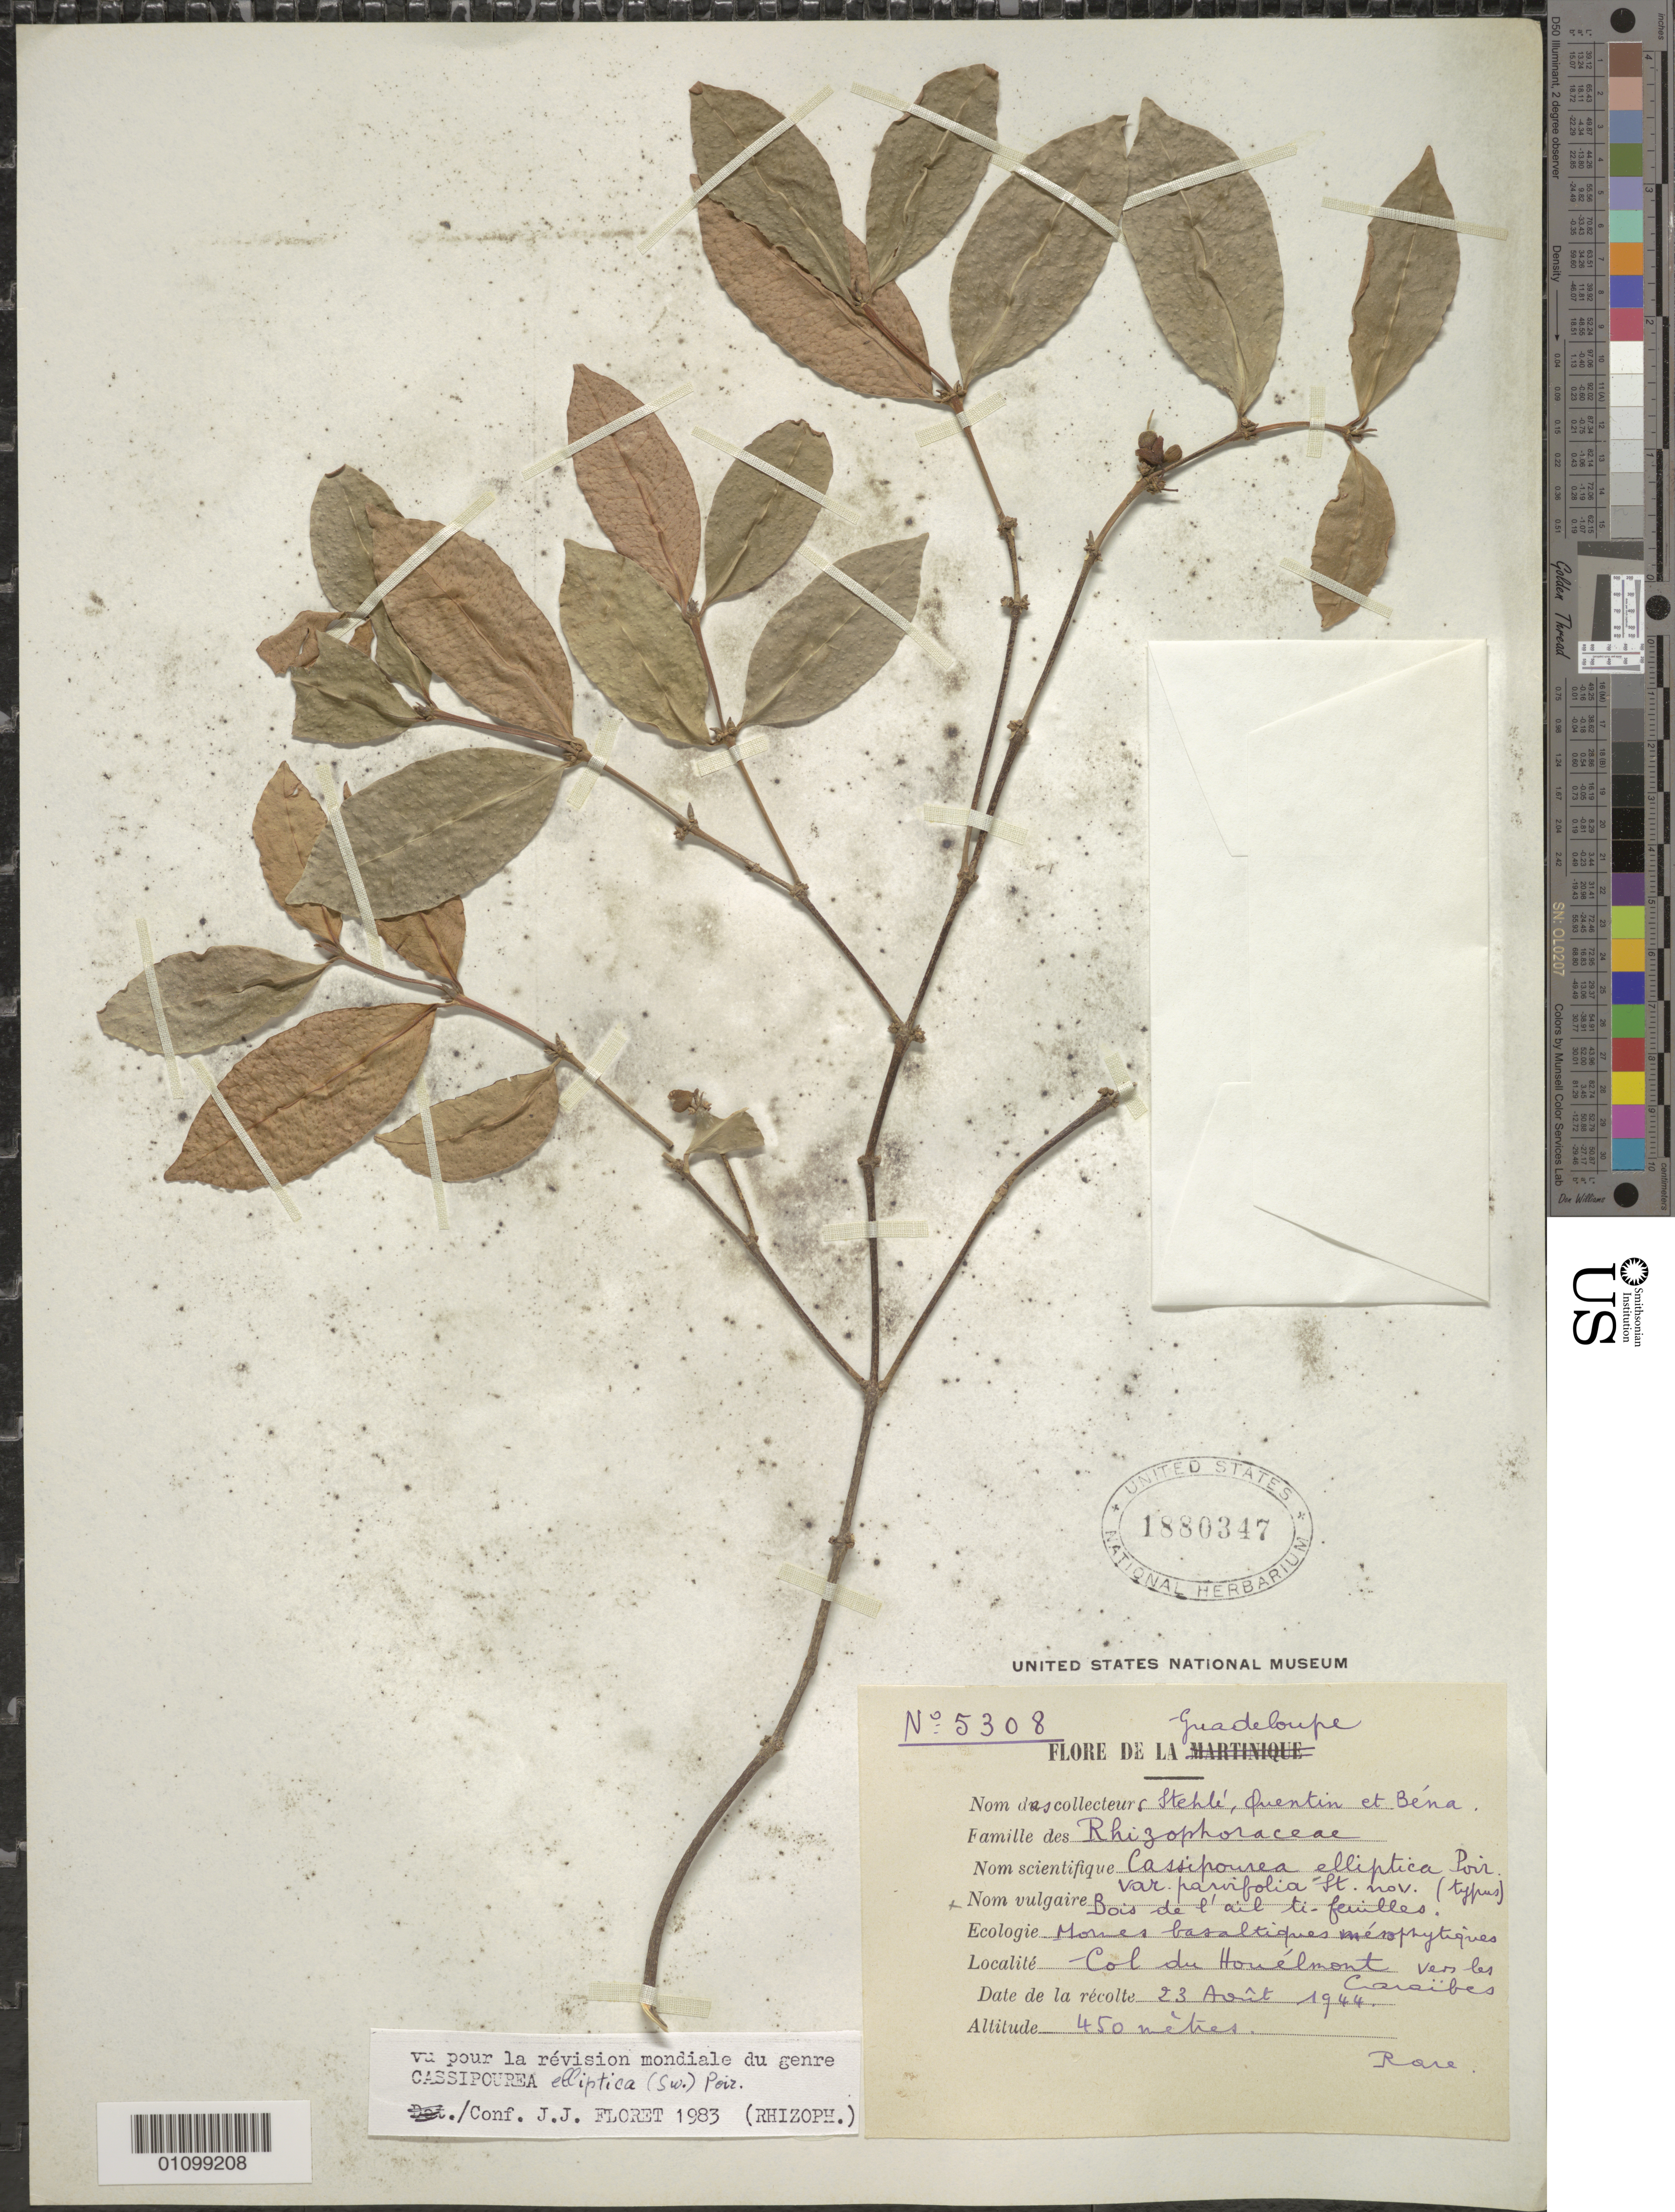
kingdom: Plantae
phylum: Tracheophyta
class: Magnoliopsida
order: Malpighiales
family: Rhizophoraceae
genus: Cassipourea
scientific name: Cassipourea elliptica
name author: (Sw.) Poir.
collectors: H. Stehlé, R. Quentin & P. Bena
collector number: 5308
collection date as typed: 23 Aug 1944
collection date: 1944-08-23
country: Guadeloupe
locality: Col du Houelmont ven les Caraibes.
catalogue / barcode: US 1880347